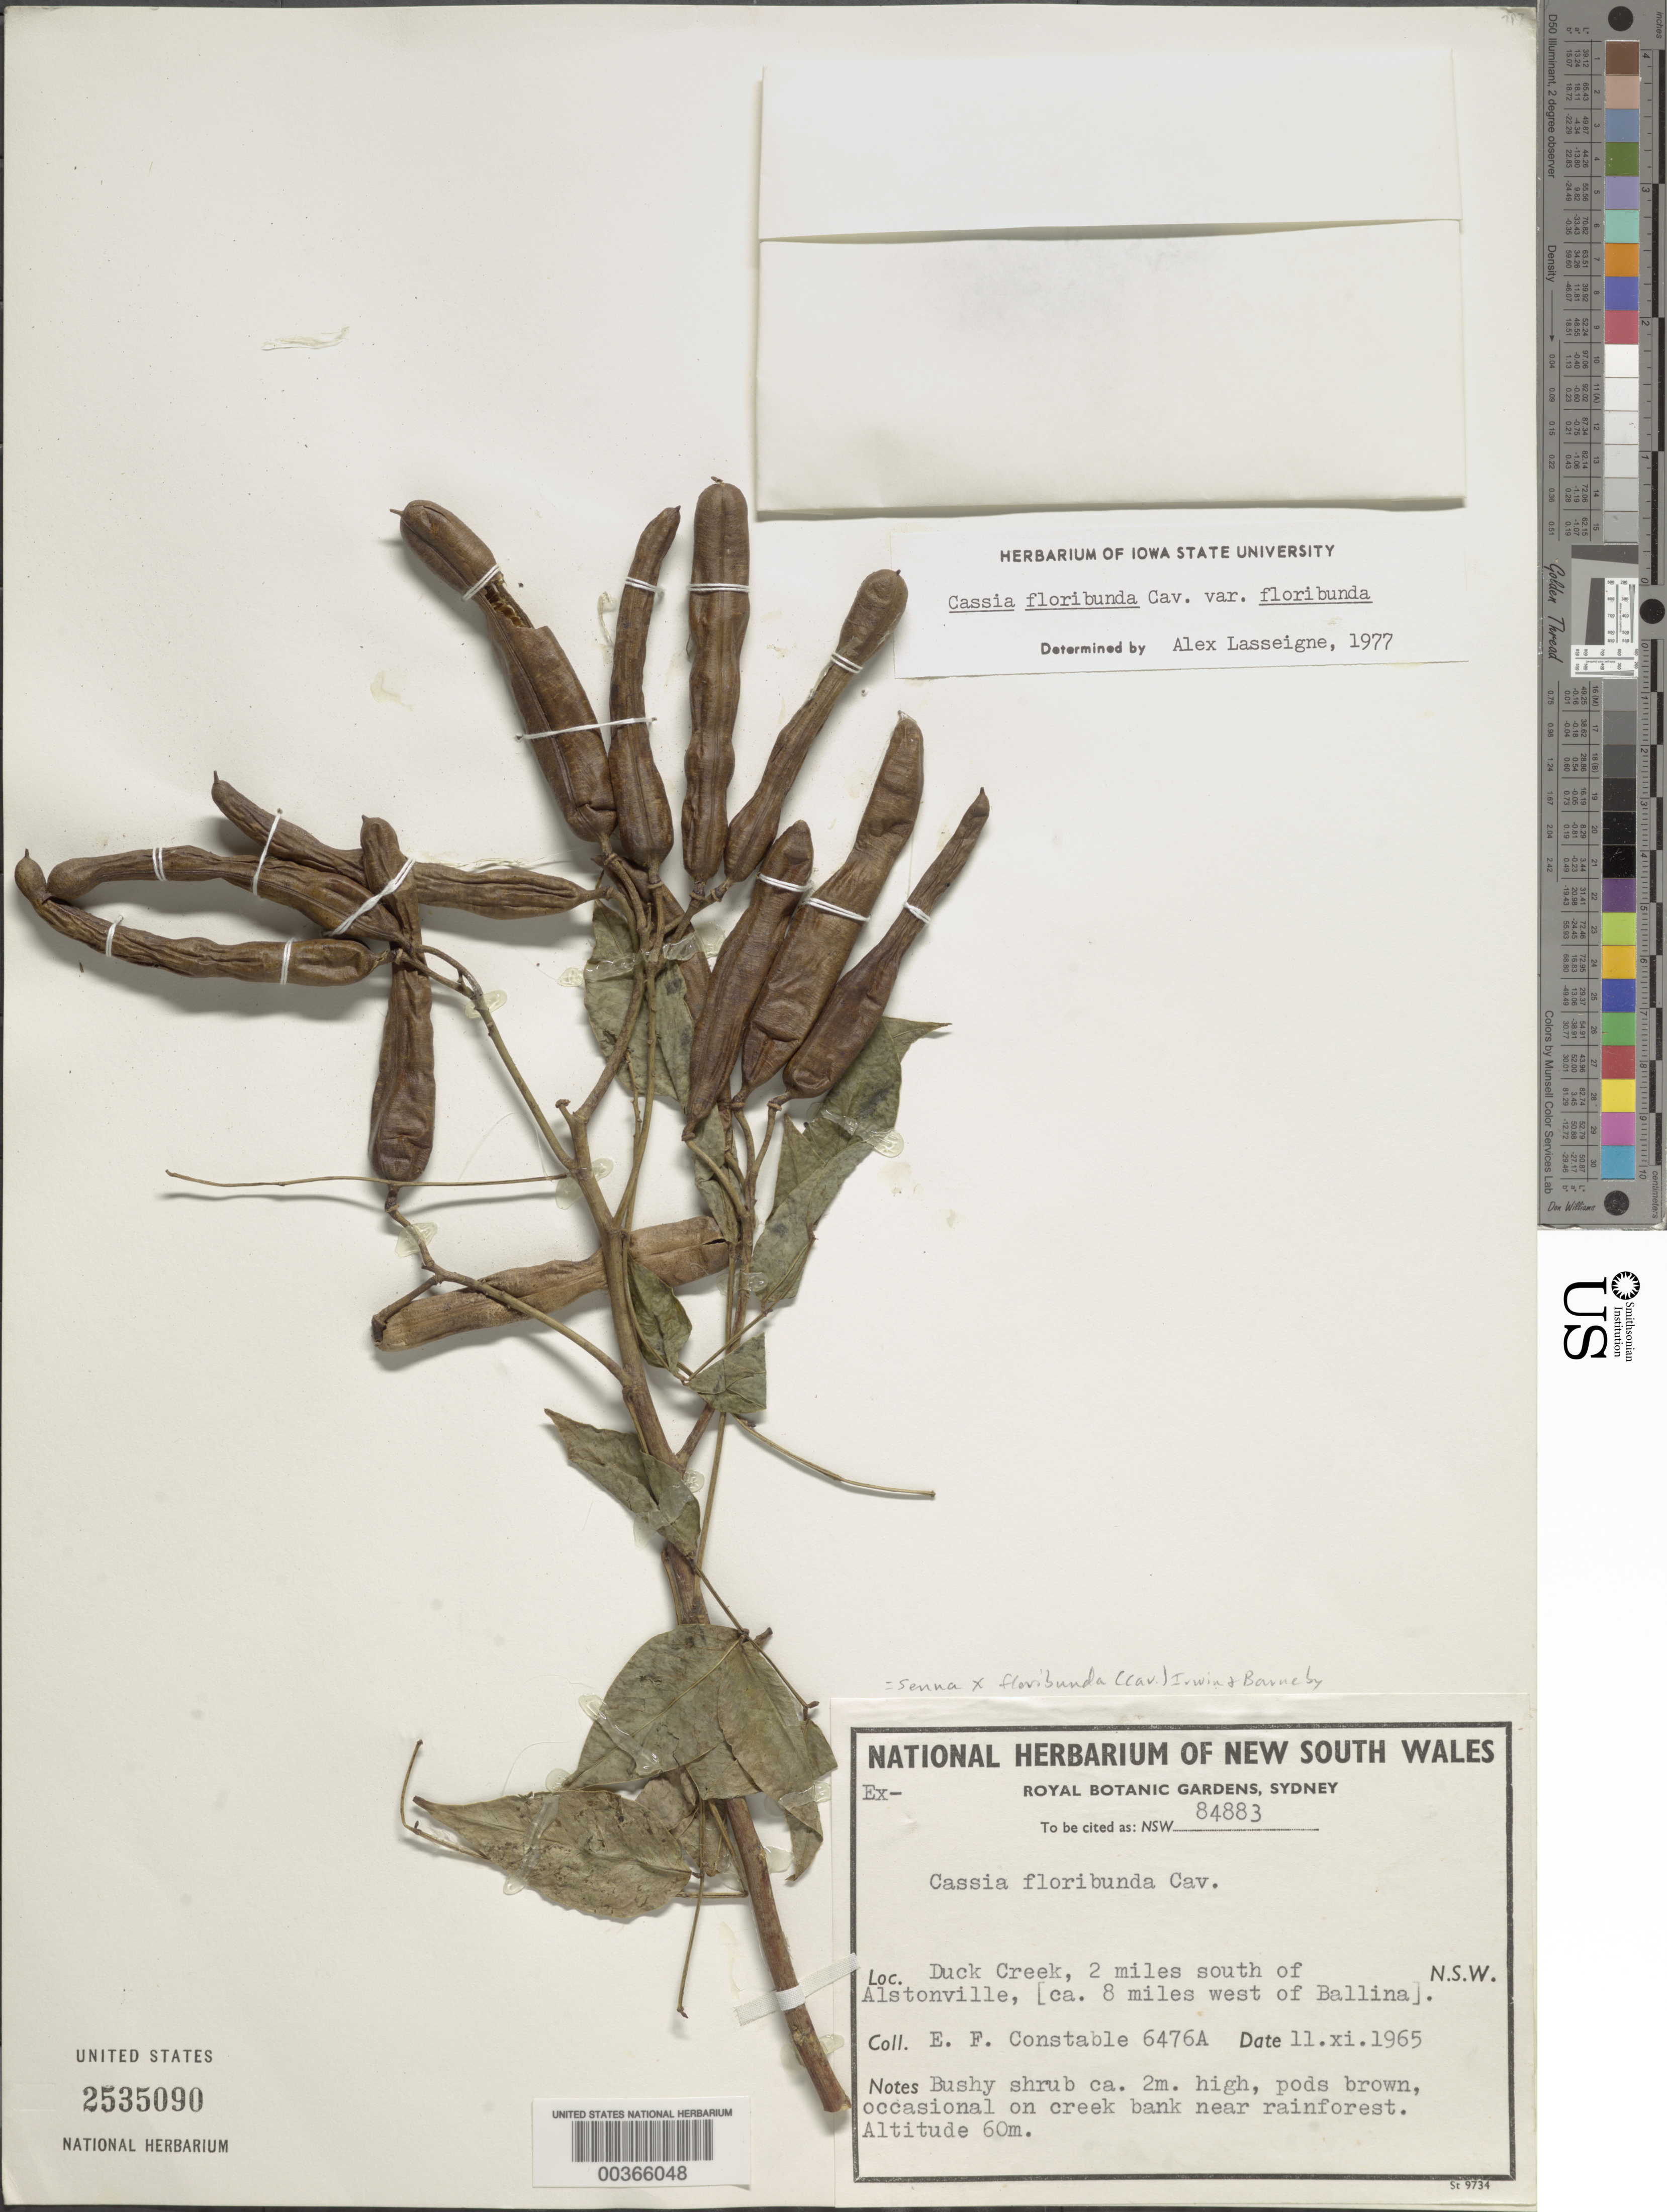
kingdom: Plantae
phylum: Tracheophyta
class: Magnoliopsida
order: Fabales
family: Fabaceae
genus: Senna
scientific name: Senna x floribunda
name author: (Cav.) H.S. Irwin & Barneby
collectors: E. F. Constable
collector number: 6476a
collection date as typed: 11 Nov 1965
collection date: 1965-11-11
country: Australia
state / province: New South Wales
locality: Duck creek, 2 mi s of alstonville, ca 8 mi w of ballina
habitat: On creek bank near rainforest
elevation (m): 60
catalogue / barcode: US 2535090